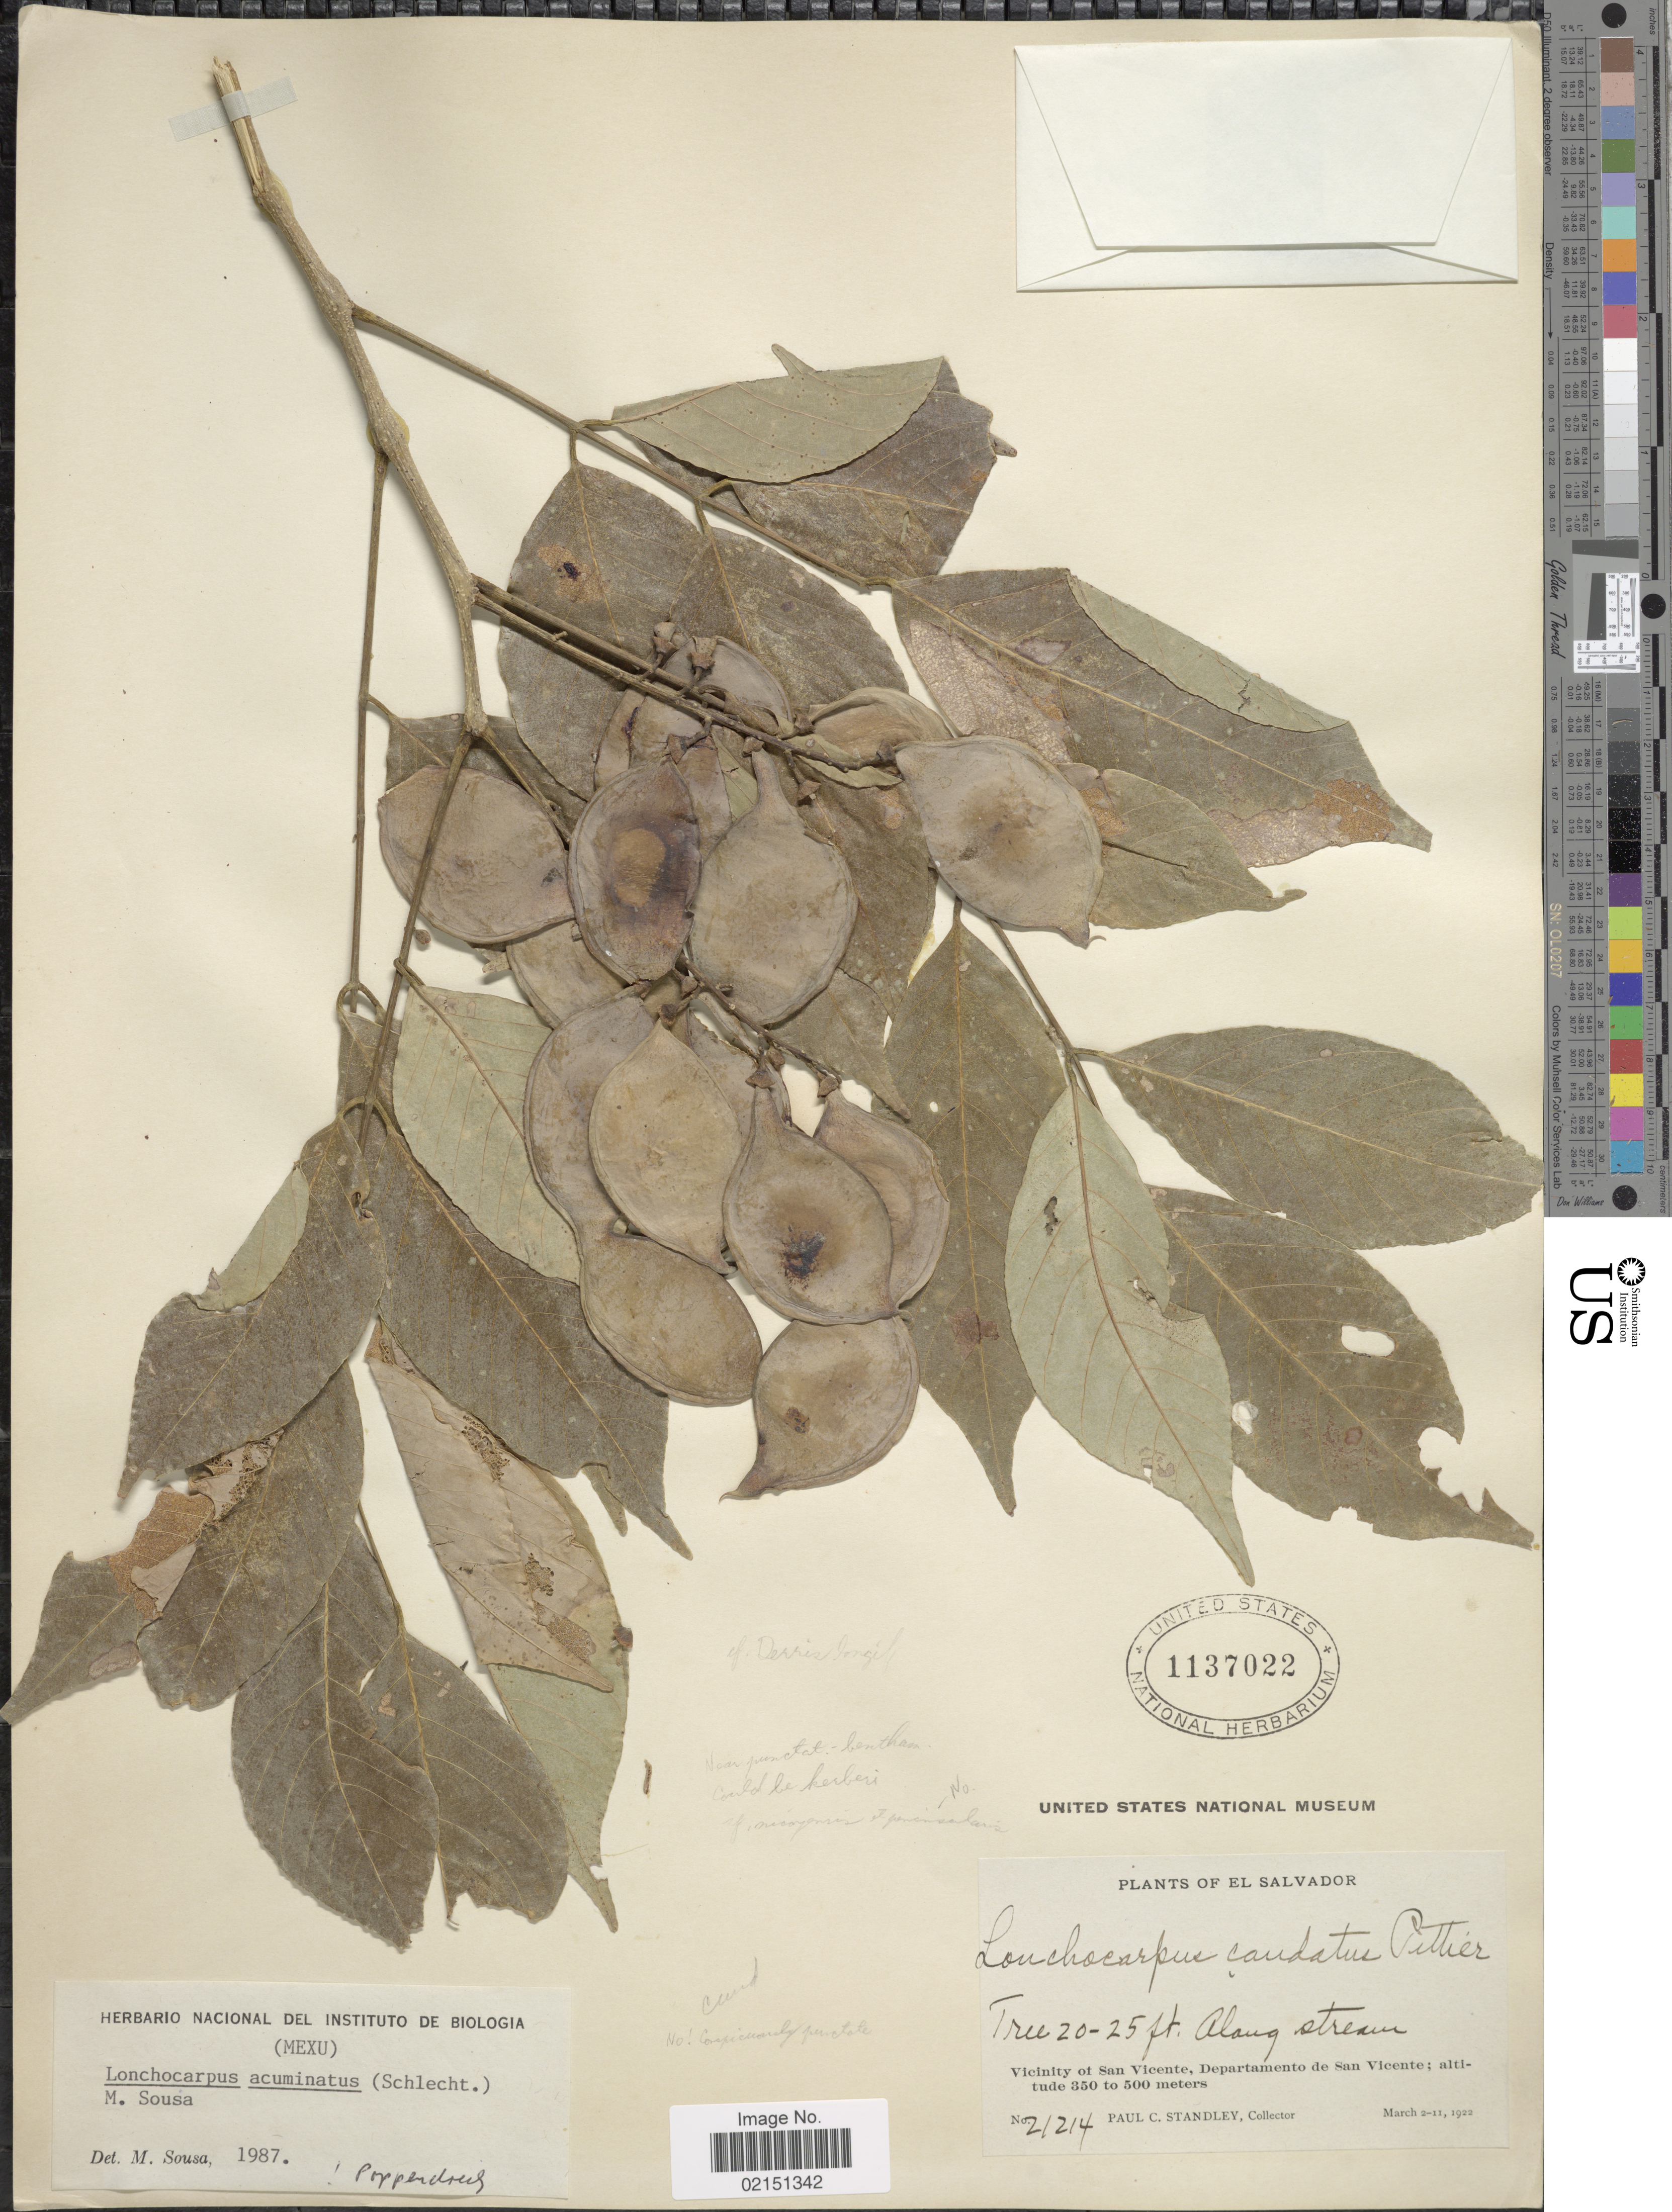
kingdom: Plantae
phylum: Tracheophyta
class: Magnoliopsida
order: Fabales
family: Fabaceae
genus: Lonchocarpus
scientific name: Lonchocarpus acuminatus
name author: (Schltdl.) M. Sousa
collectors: P. C. Standley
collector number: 21214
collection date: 1922-03-02/1922-03-11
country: El Salvador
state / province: San Vincente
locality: Vicinity of San Vicente, Departamento de San Vicente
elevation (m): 350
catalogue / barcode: US 1137022